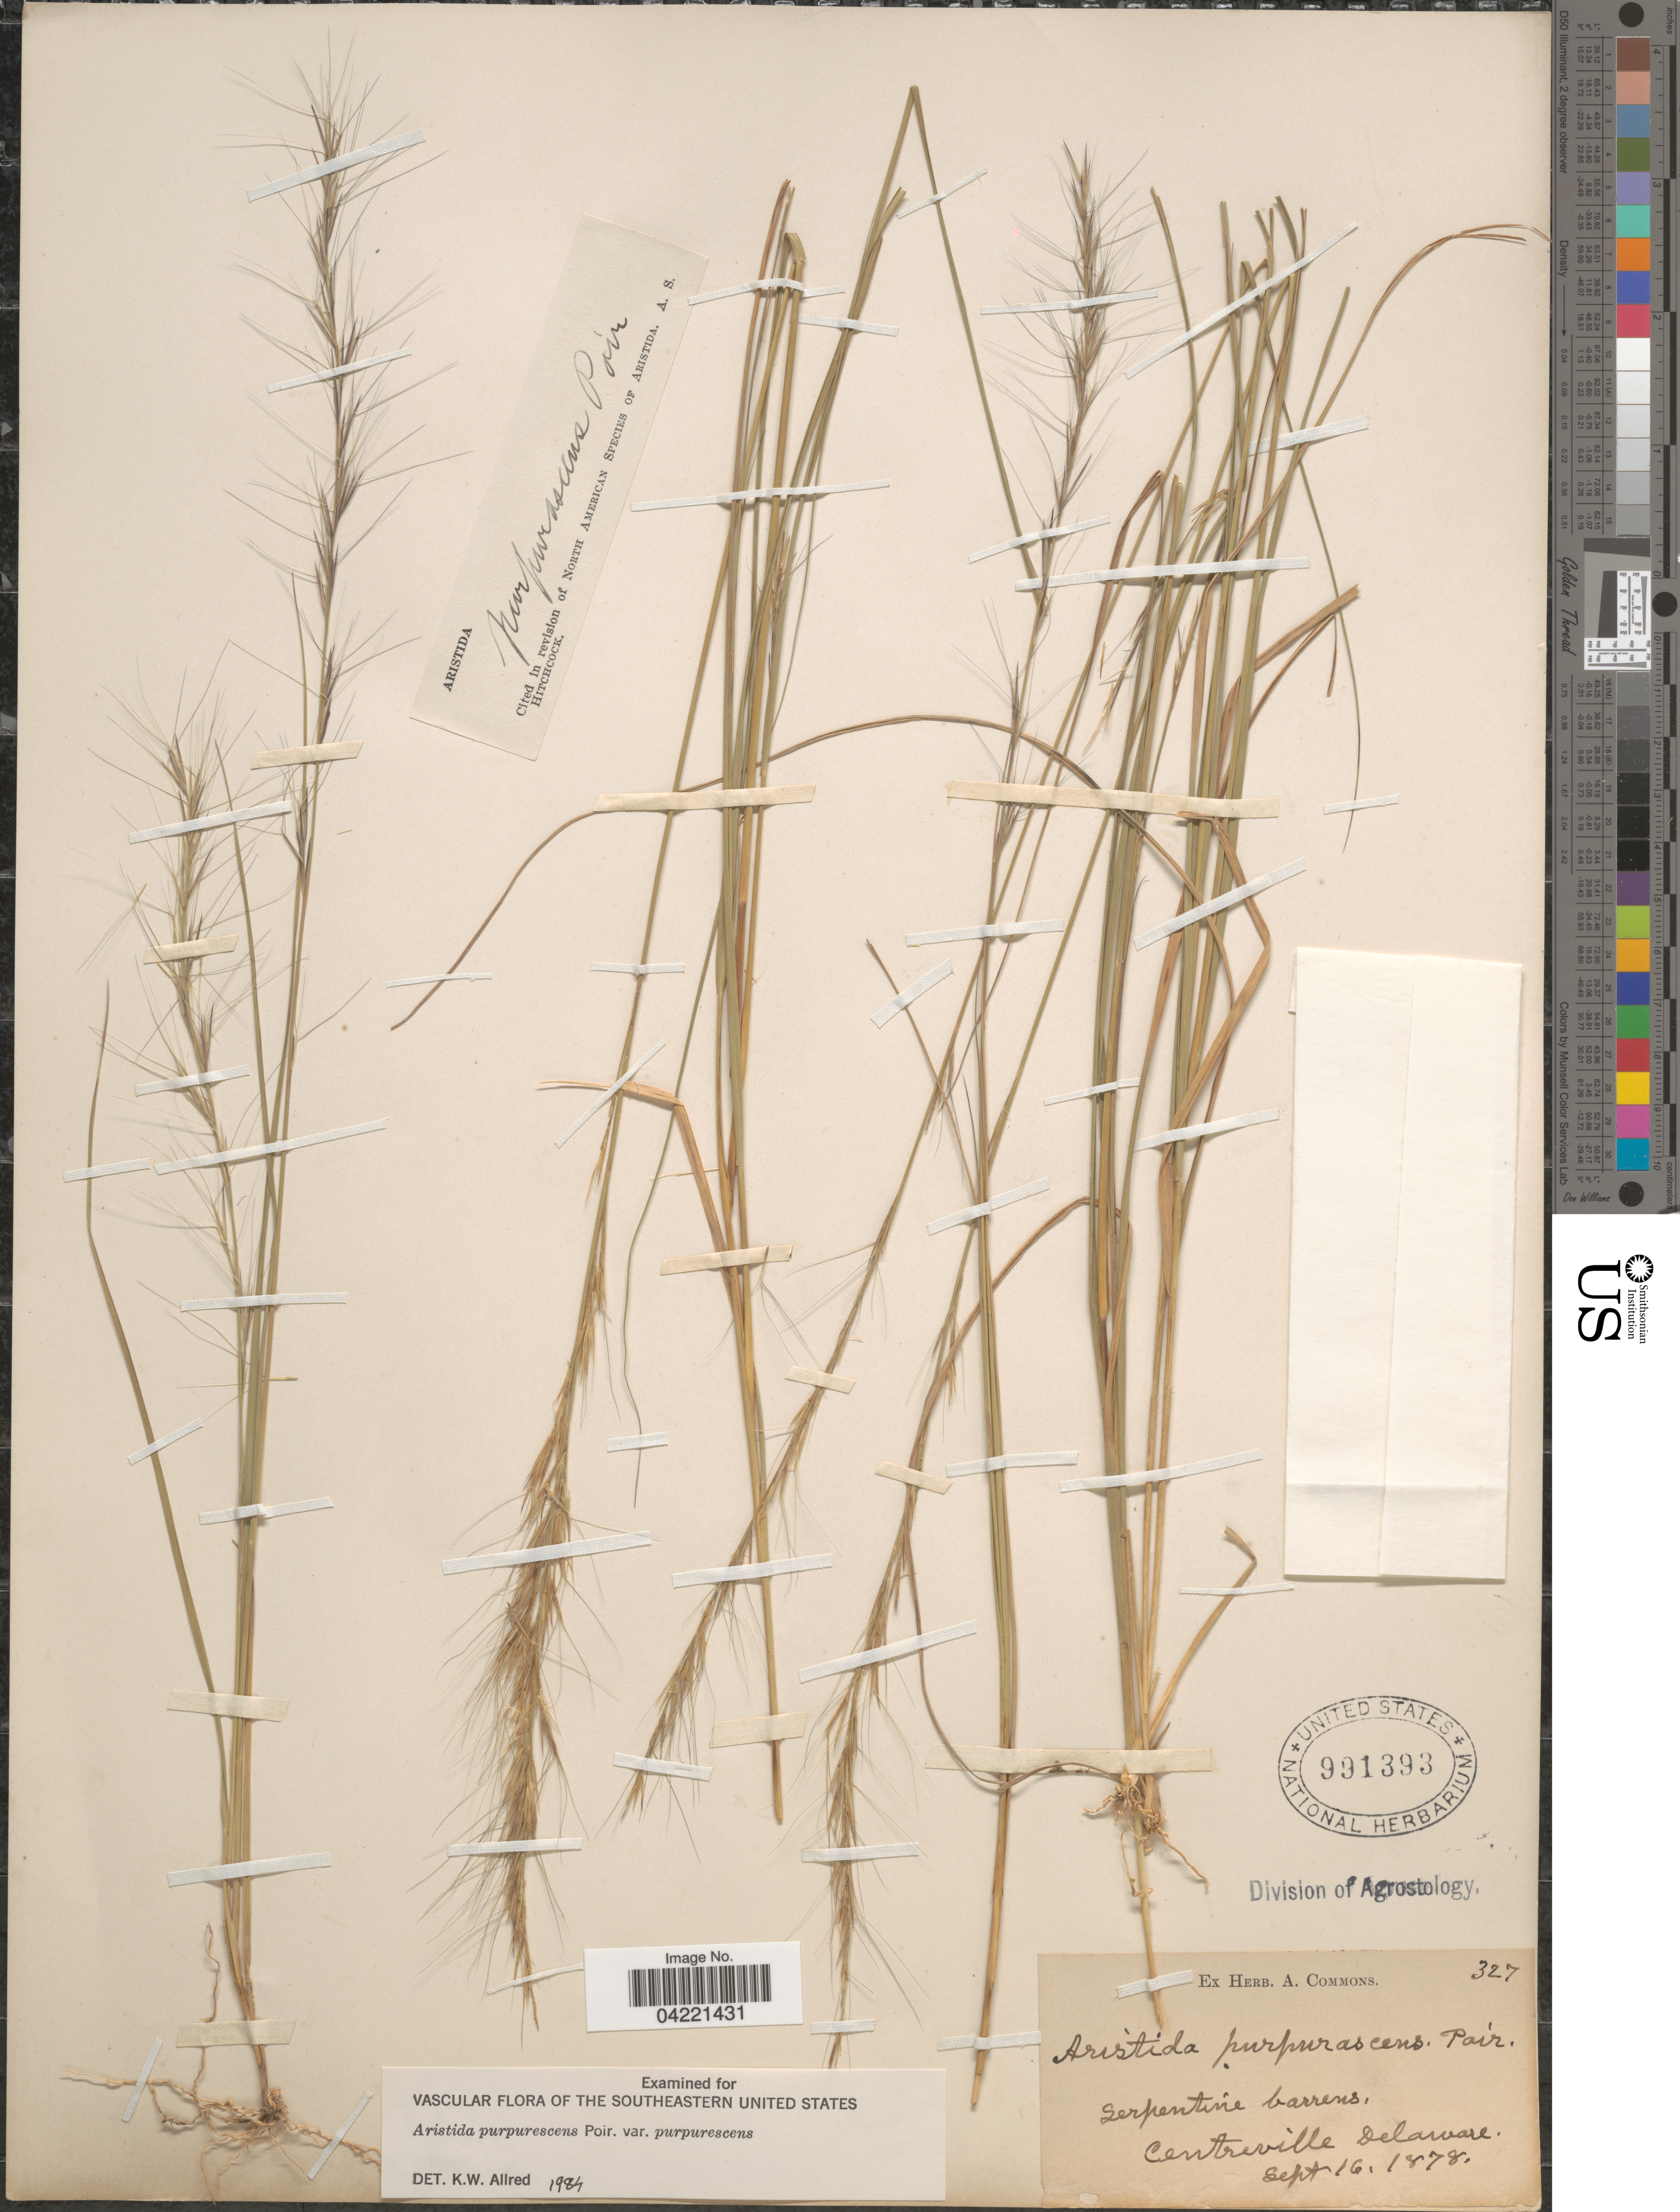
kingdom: Plantae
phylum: Tracheophyta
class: Liliopsida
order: Poales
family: Poaceae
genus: Aristida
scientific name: Aristida purpurascens var. purpurescens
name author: Poir.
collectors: ex herb. A. Commons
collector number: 327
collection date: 1878-09-16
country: United States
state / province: Delaware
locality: Serpentine barrens, Centreville.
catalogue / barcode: US 991393